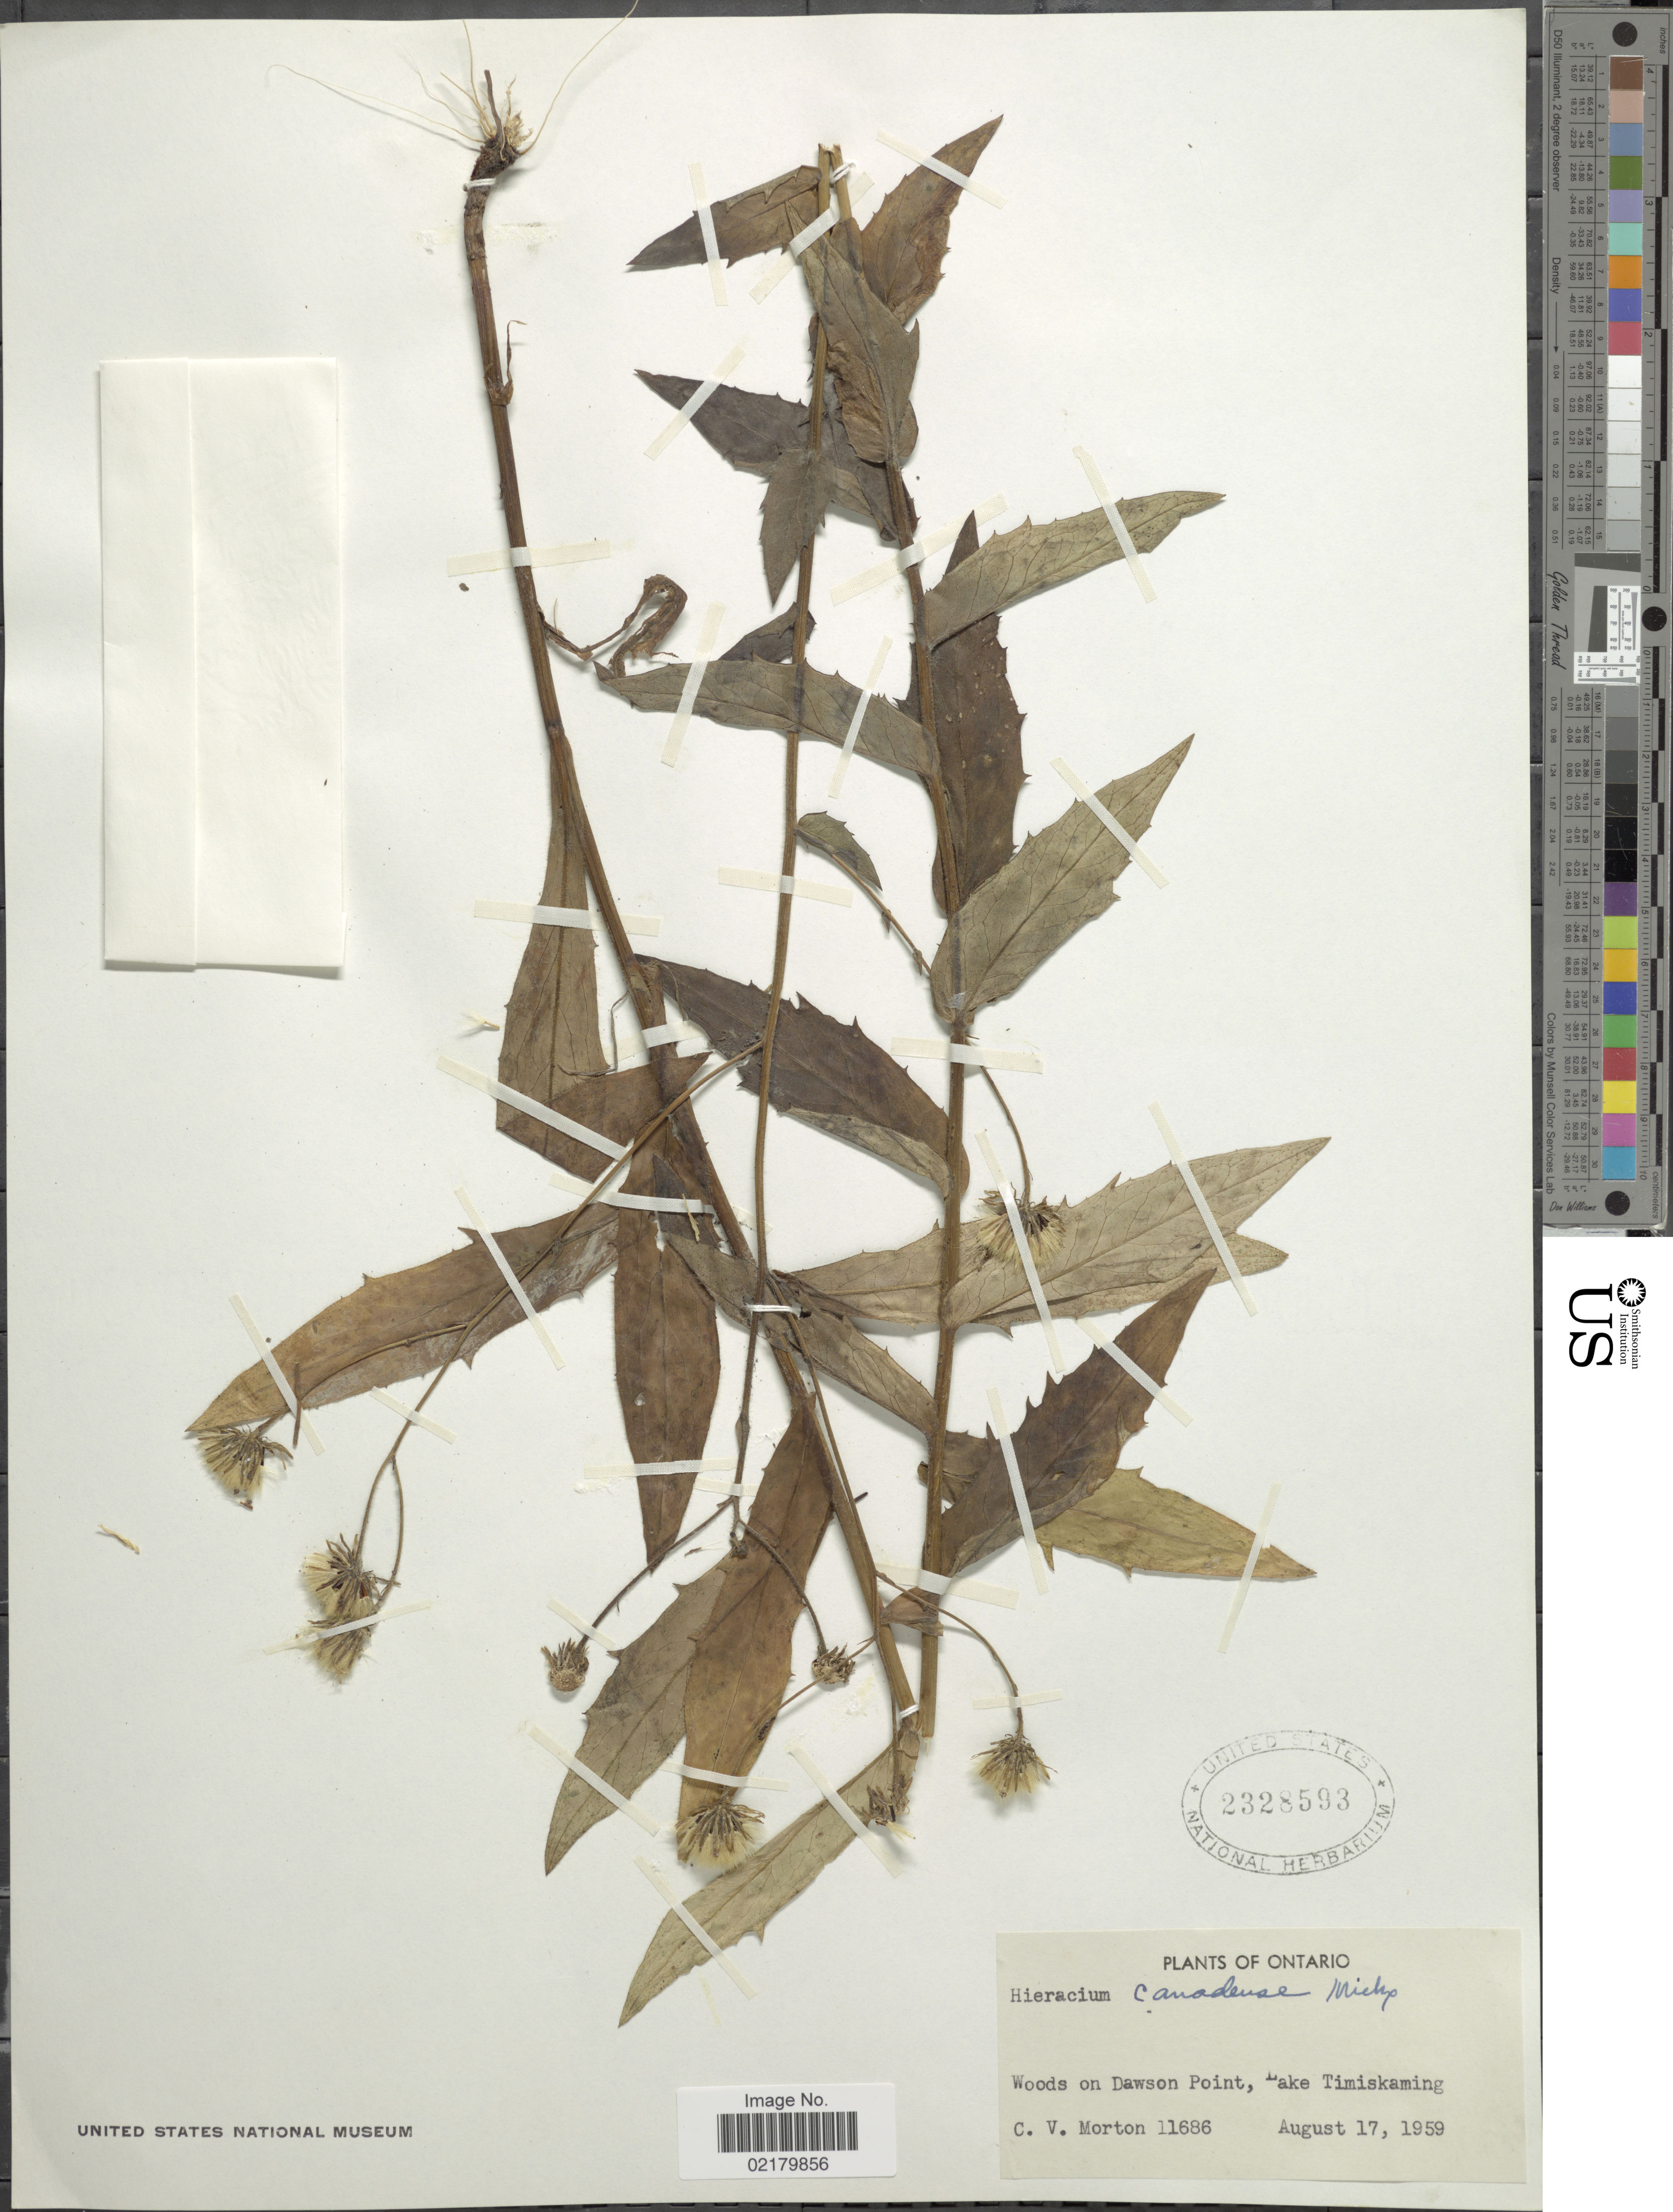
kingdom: Plantae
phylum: Tracheophyta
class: Magnoliopsida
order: Asterales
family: Asteraceae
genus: Hieracium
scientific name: Hieracium canadense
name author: Michx.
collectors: C. V. Morton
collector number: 11686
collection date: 1959-08-17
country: Canada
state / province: Ontario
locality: Woods on Dawson Point, Lake Timiskaming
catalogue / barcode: US 2328593